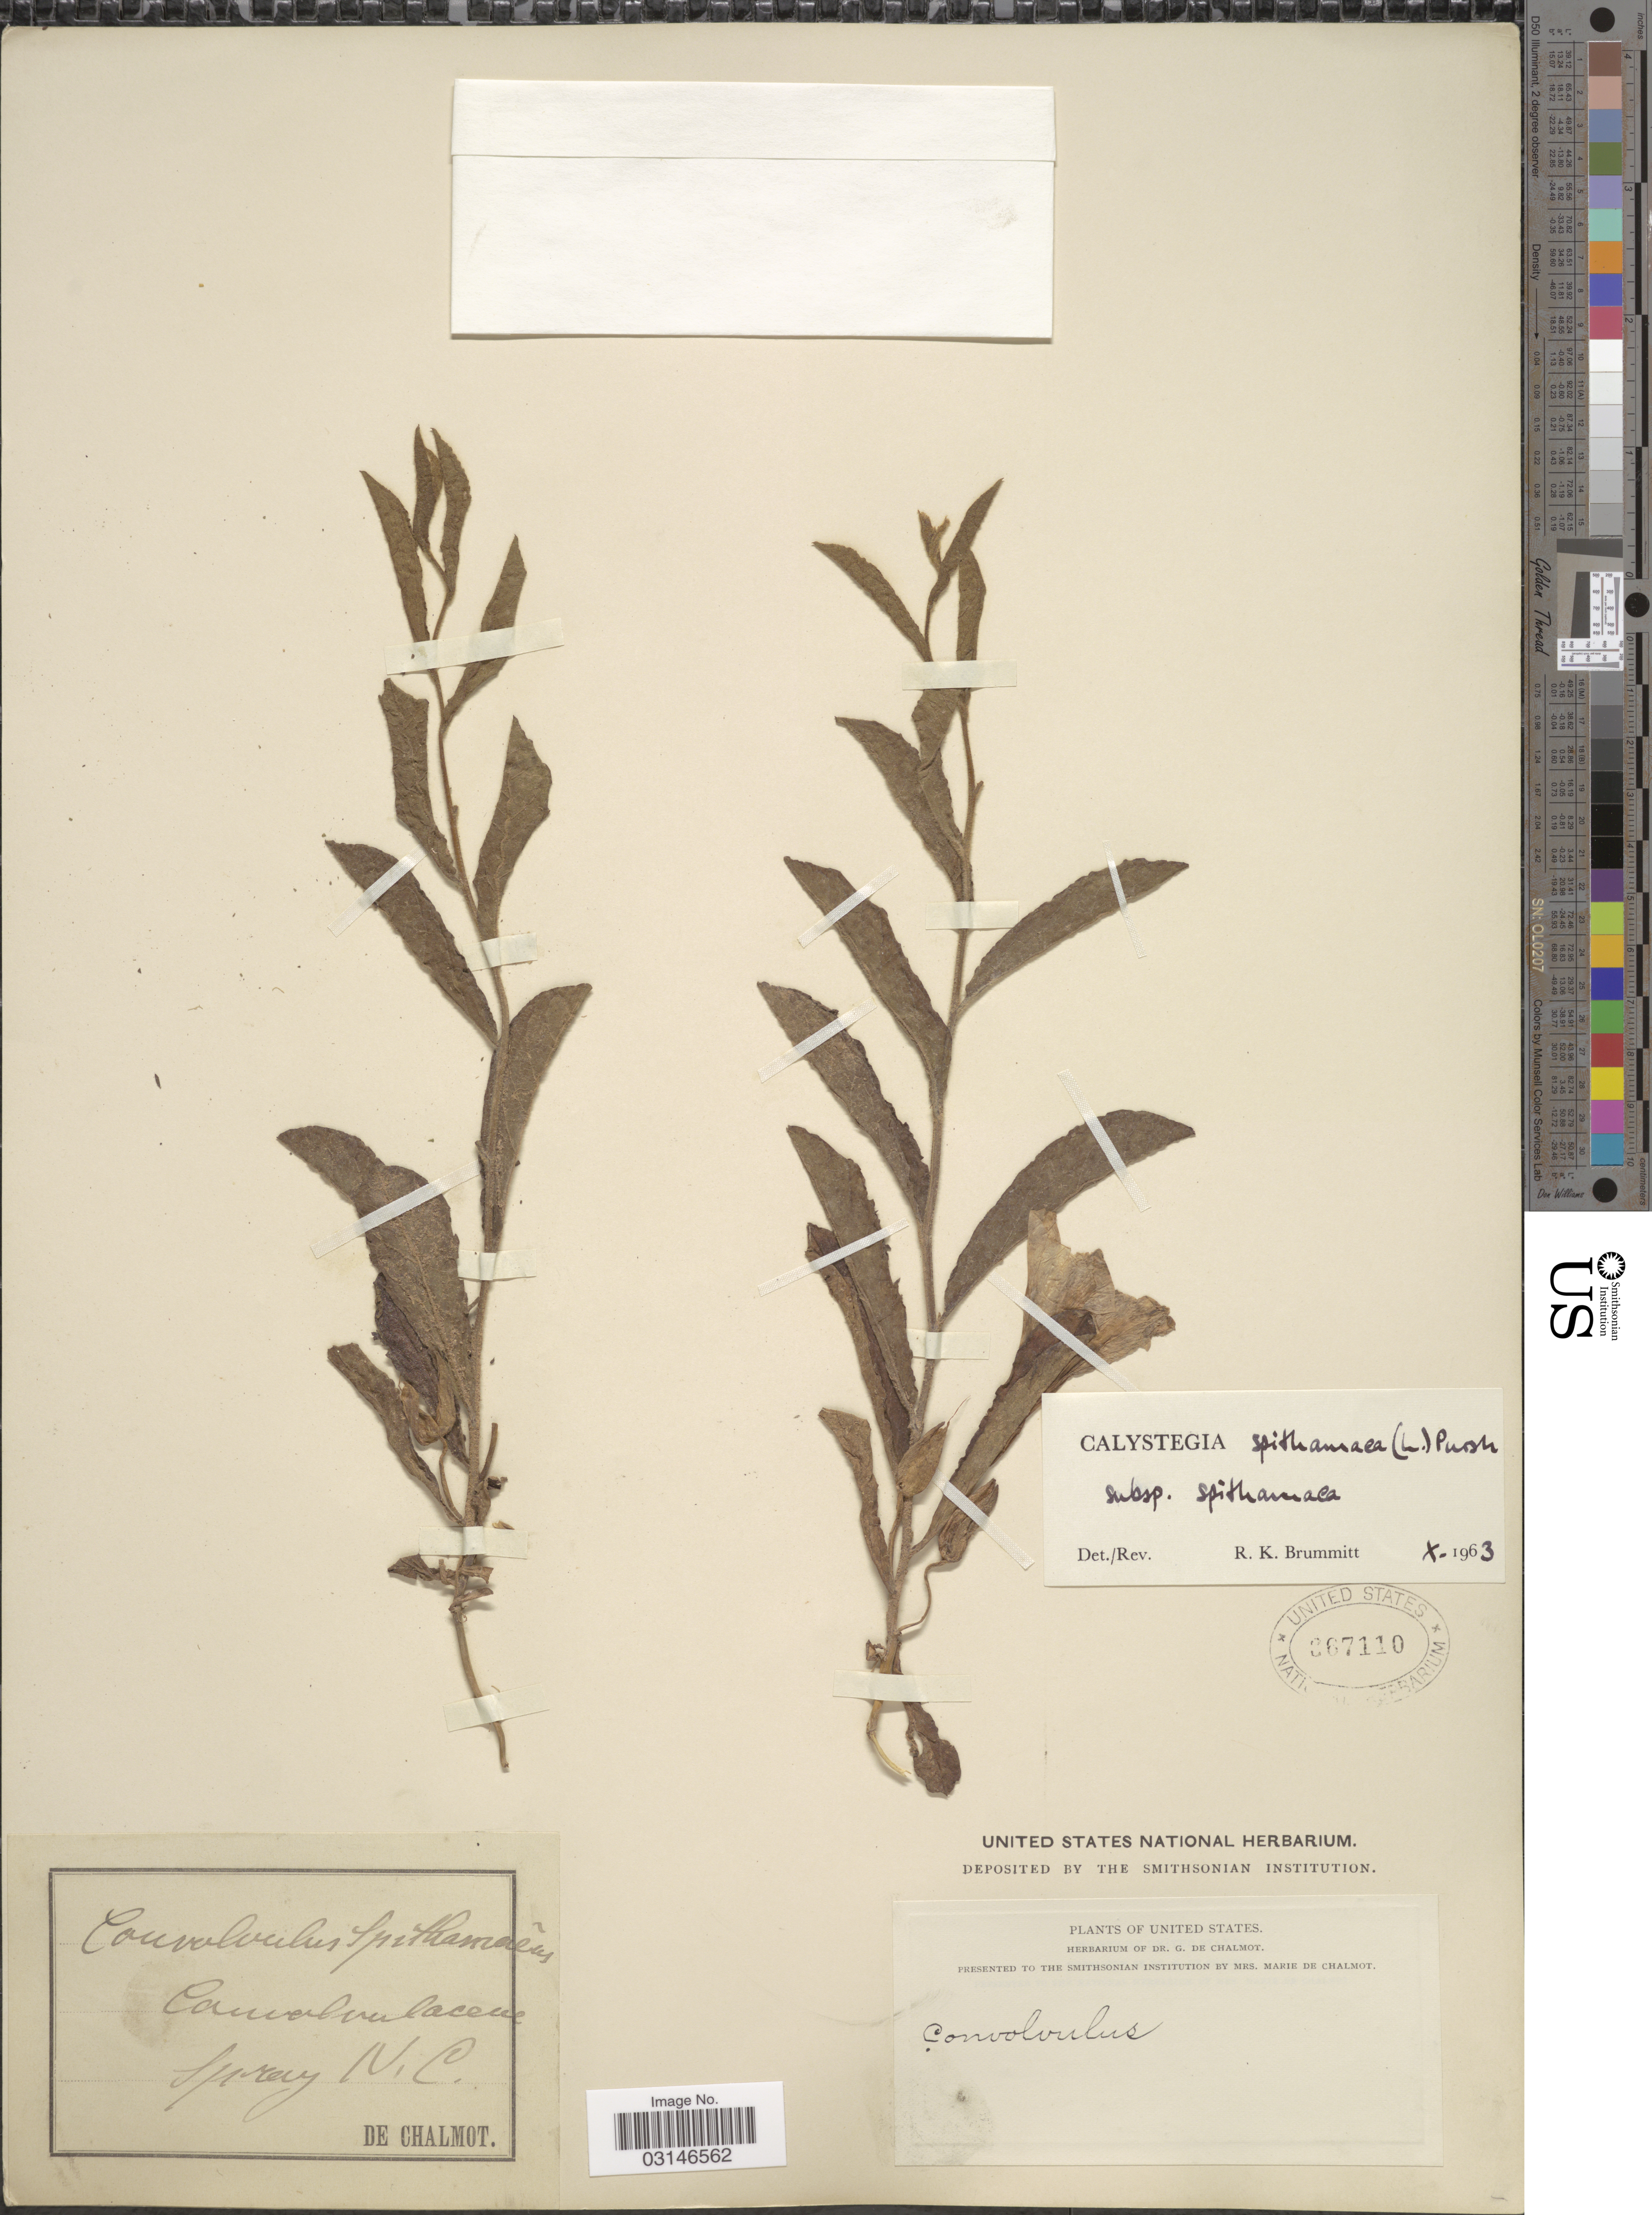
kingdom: Plantae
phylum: Tracheophyta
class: Magnoliopsida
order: Solanales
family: Convolvulaceae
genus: Calystegia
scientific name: Calystegia spithamaea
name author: (L.) Pursh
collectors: G. de Chalmot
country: United States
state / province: North Carolina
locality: Spray.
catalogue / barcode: US 367110